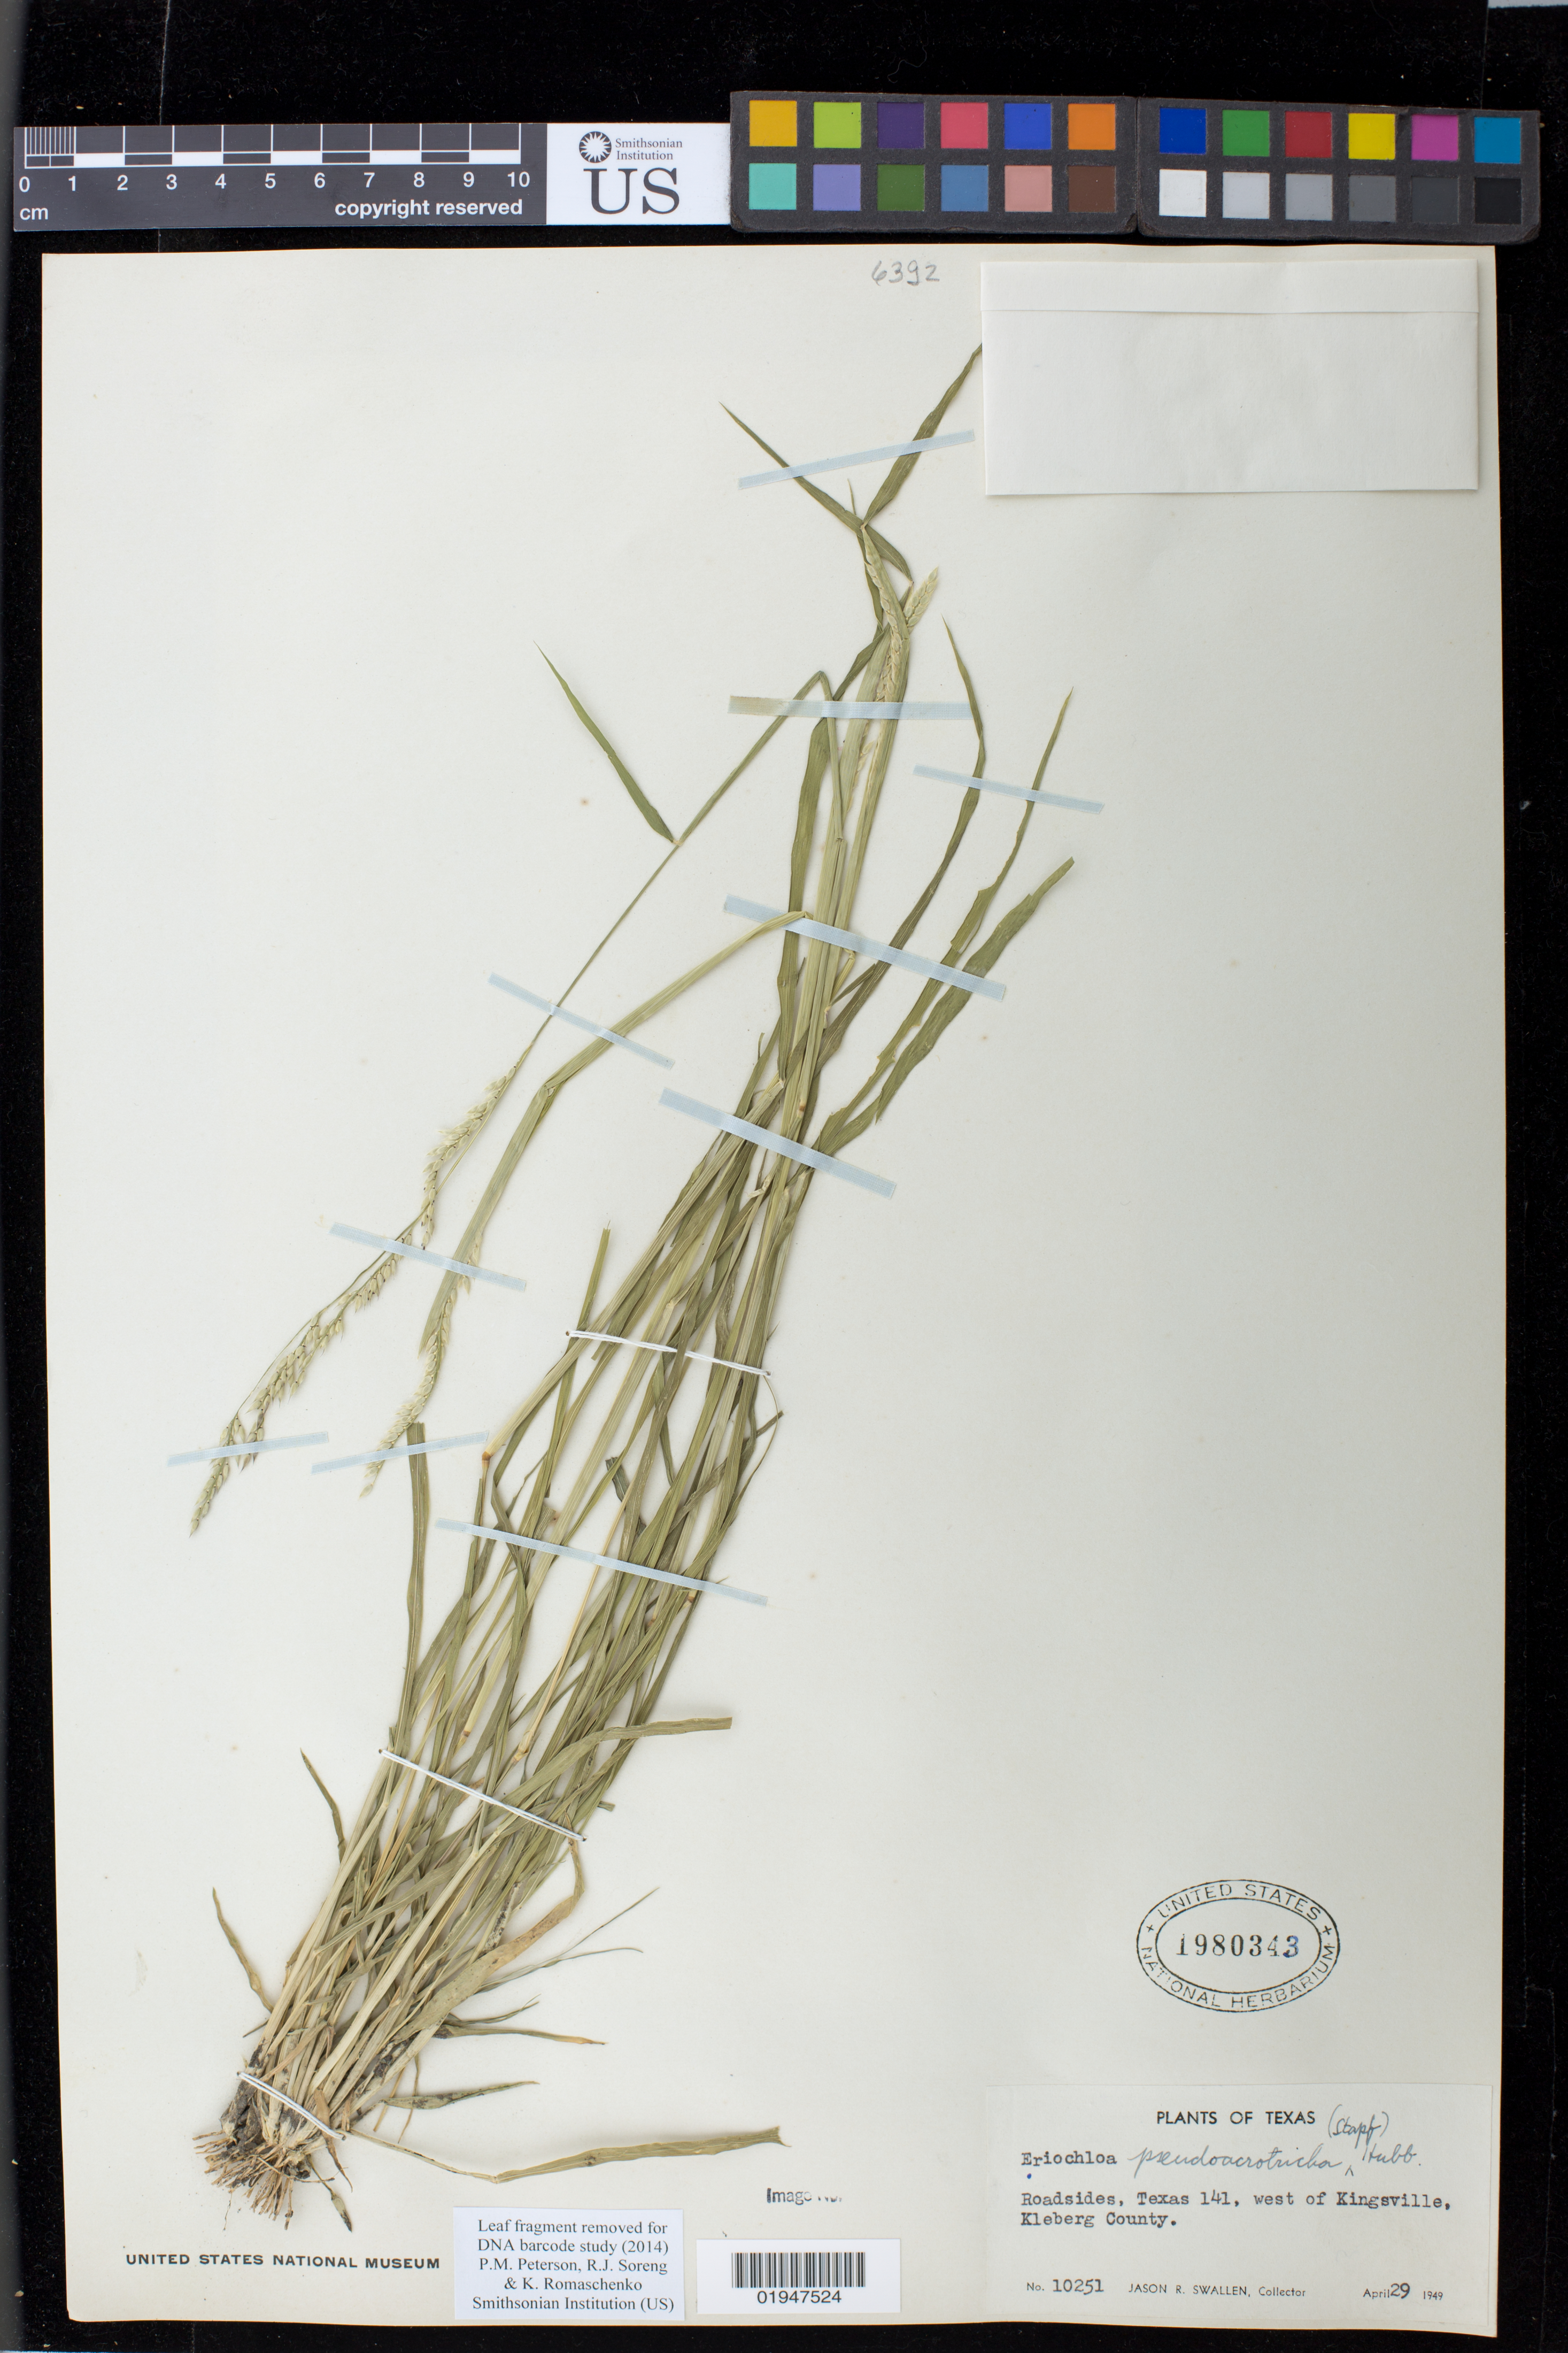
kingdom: Plantae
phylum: Tracheophyta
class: Liliopsida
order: Poales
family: Poaceae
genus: Eriochloa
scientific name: Eriochloa pseudoacrotricha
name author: (Stapf & Thell.) J.M. Black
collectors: J. R. Swallen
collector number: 10251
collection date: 1949-04-29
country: United States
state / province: Texas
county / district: Kleberg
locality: Roadsides, Texas 141, west of Kingsville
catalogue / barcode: US 1980343